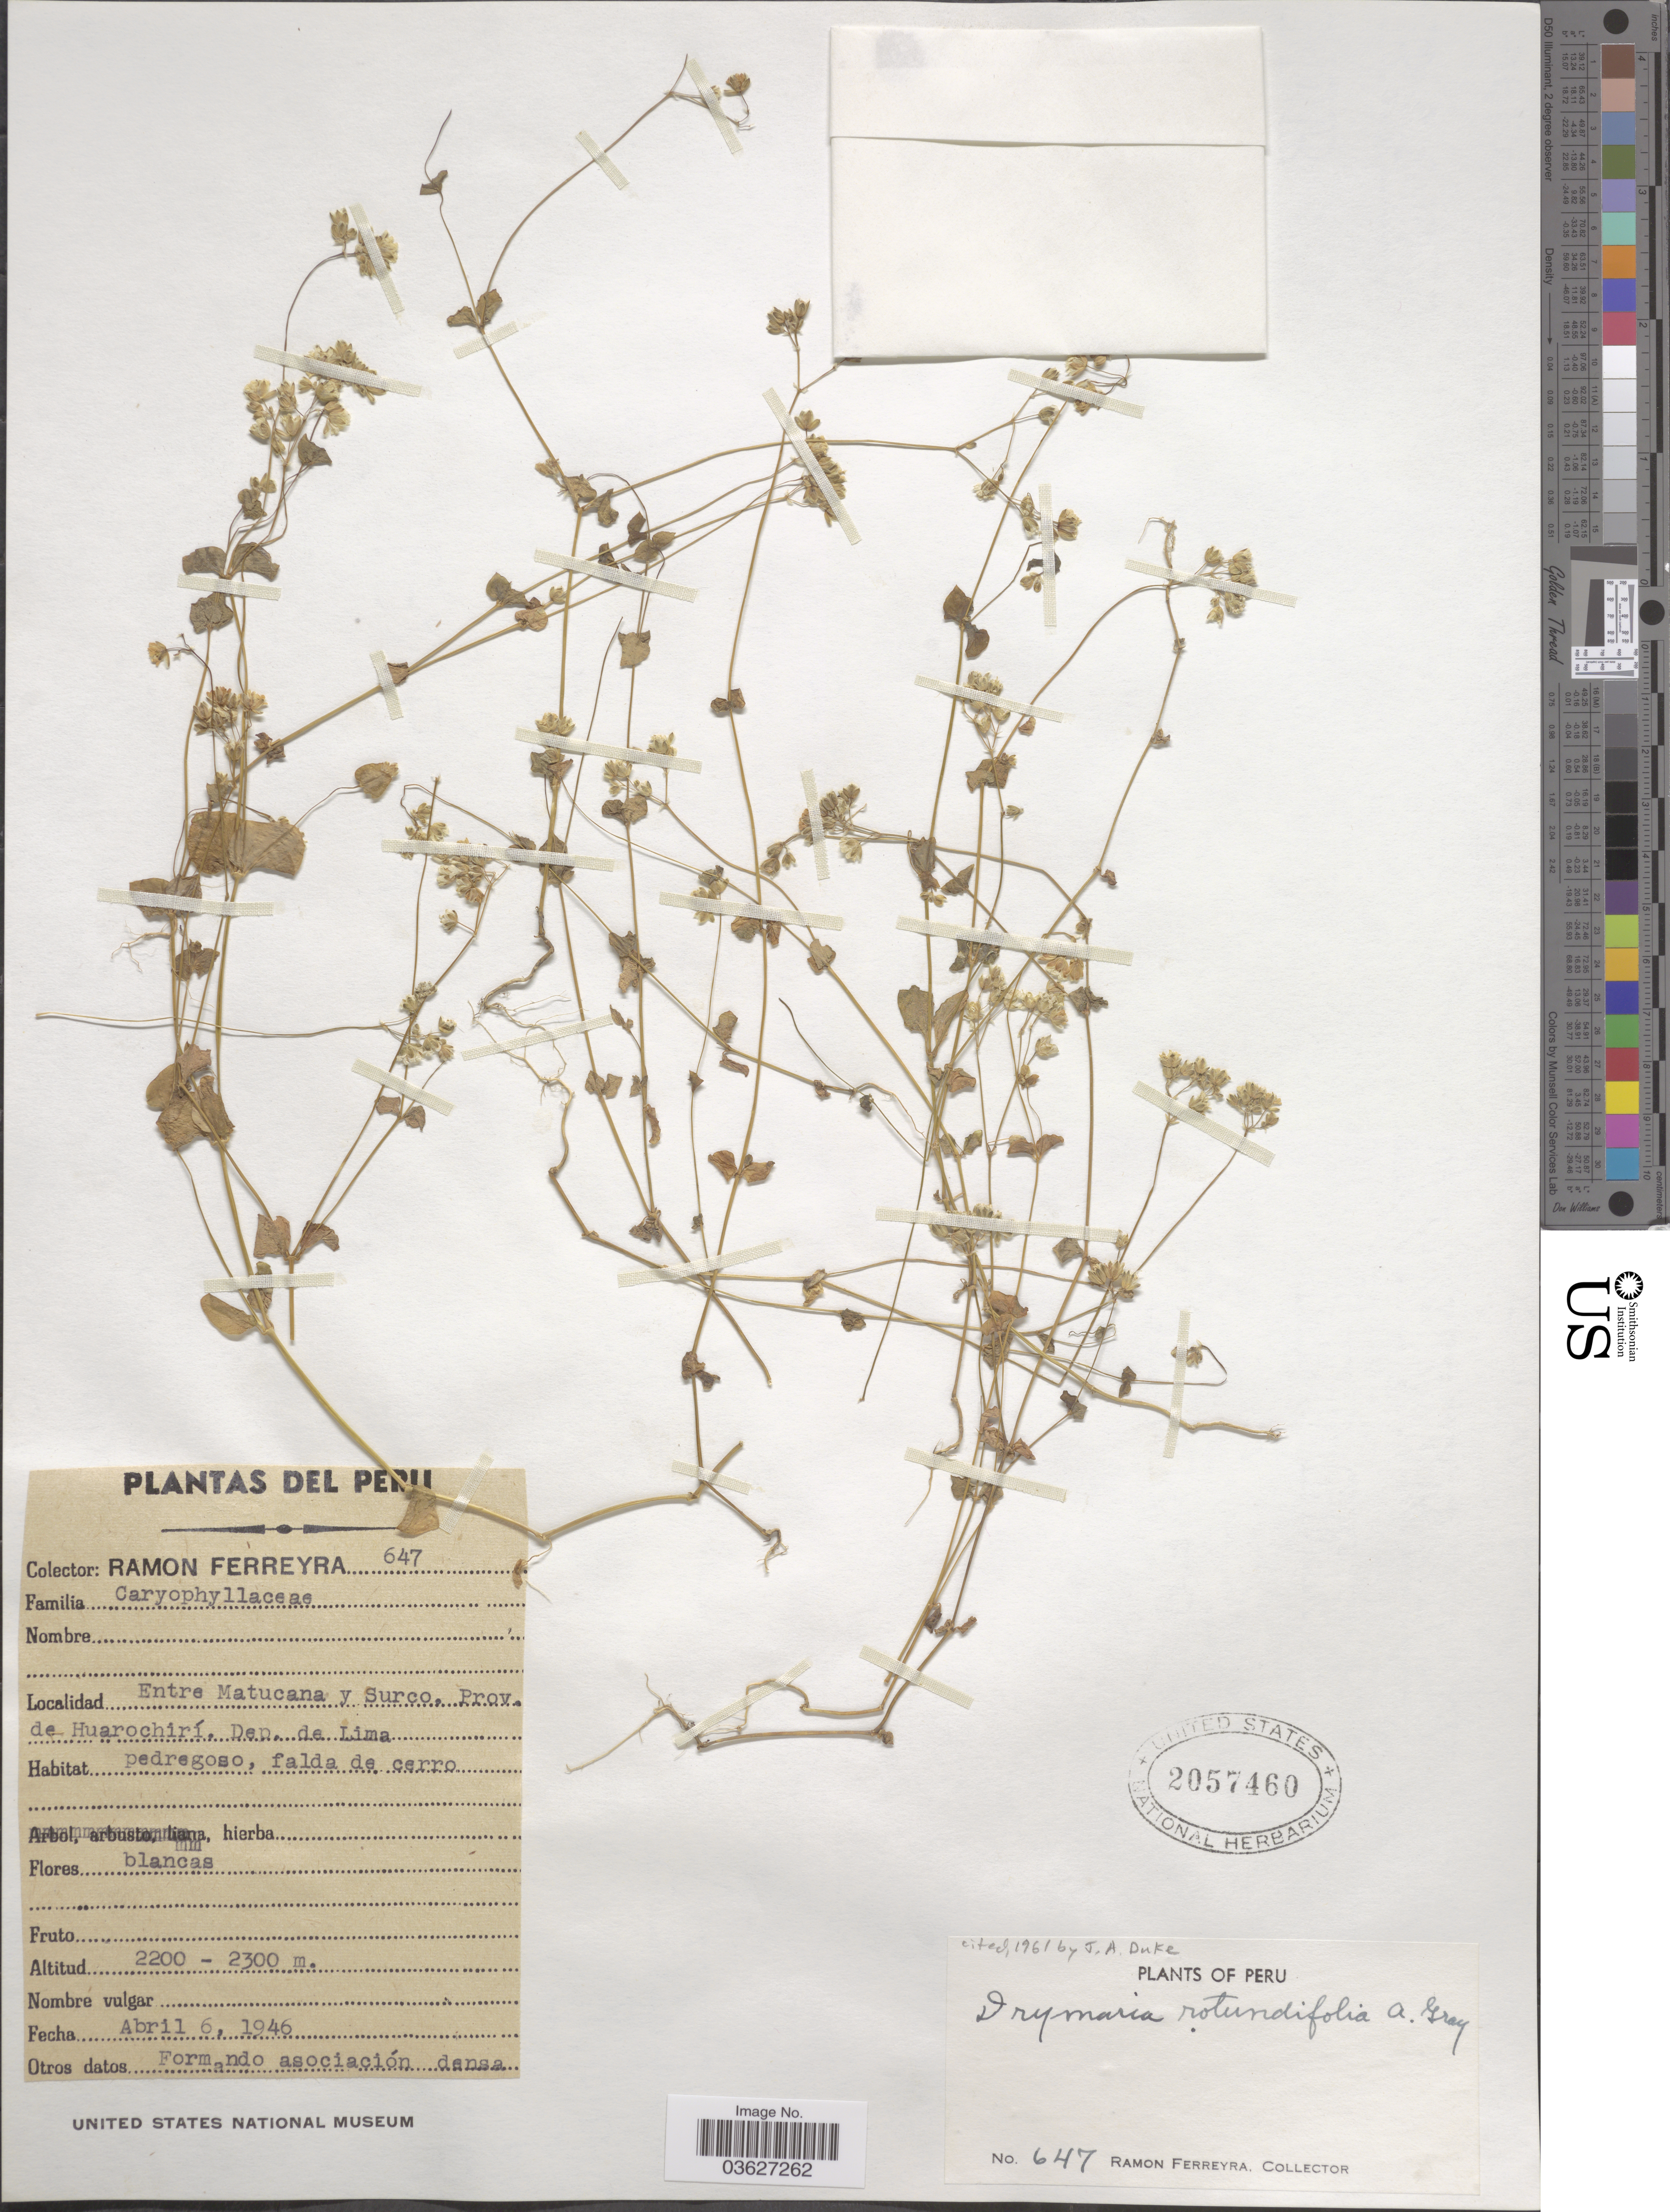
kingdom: Plantae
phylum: Tracheophyta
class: Magnoliopsida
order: Caryophyllales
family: Caryophyllaceae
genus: Drymaria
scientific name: Drymaria rotundifolia var. rotundifolia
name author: A. Gray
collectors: R. A. Ferreyra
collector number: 647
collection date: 1946-04-06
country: Peru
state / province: Lima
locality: Entre Matucana y Surco. Prov. de Huarochirí. Dep. de Lima.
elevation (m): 2200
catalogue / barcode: US 2057460